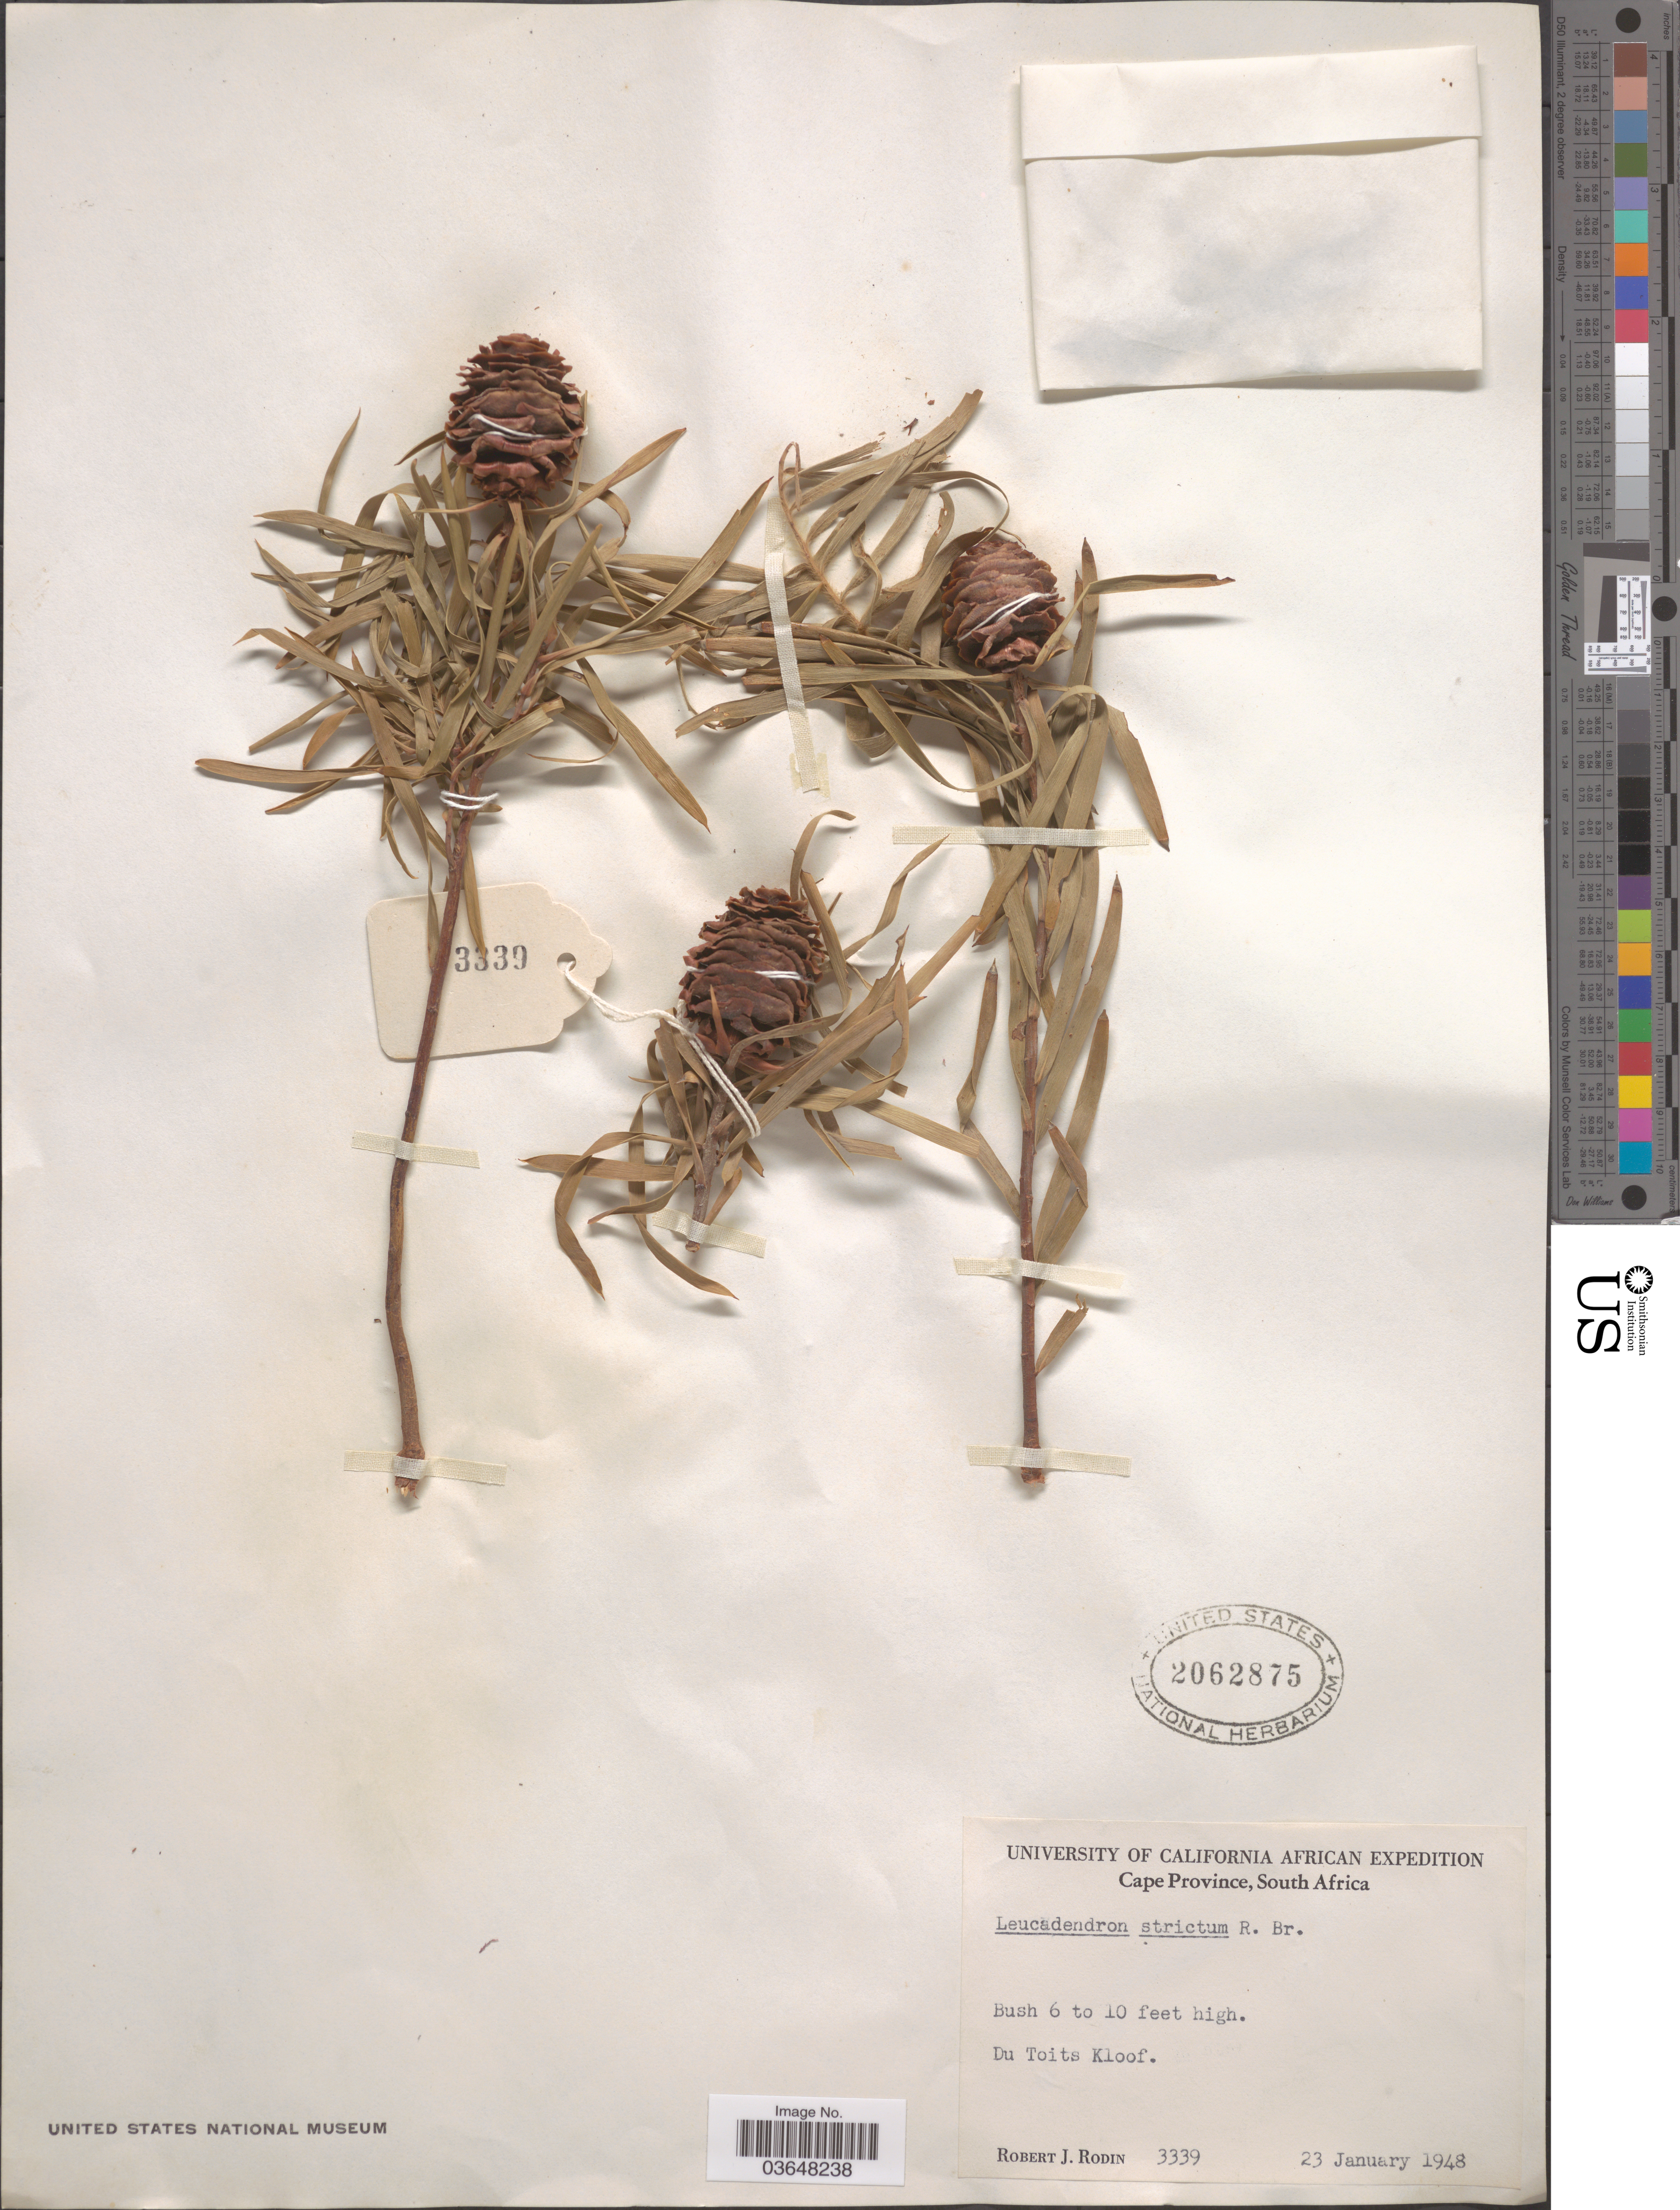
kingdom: Plantae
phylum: Tracheophyta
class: Magnoliopsida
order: Proteales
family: Proteaceae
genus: Leucadendron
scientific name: Leucadendron salicifolium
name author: I.A. Williams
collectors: R. J. Rodin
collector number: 3339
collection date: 1948-01-23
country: South Africa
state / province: Western Cape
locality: Du Toits Kloof.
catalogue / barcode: US 2062875